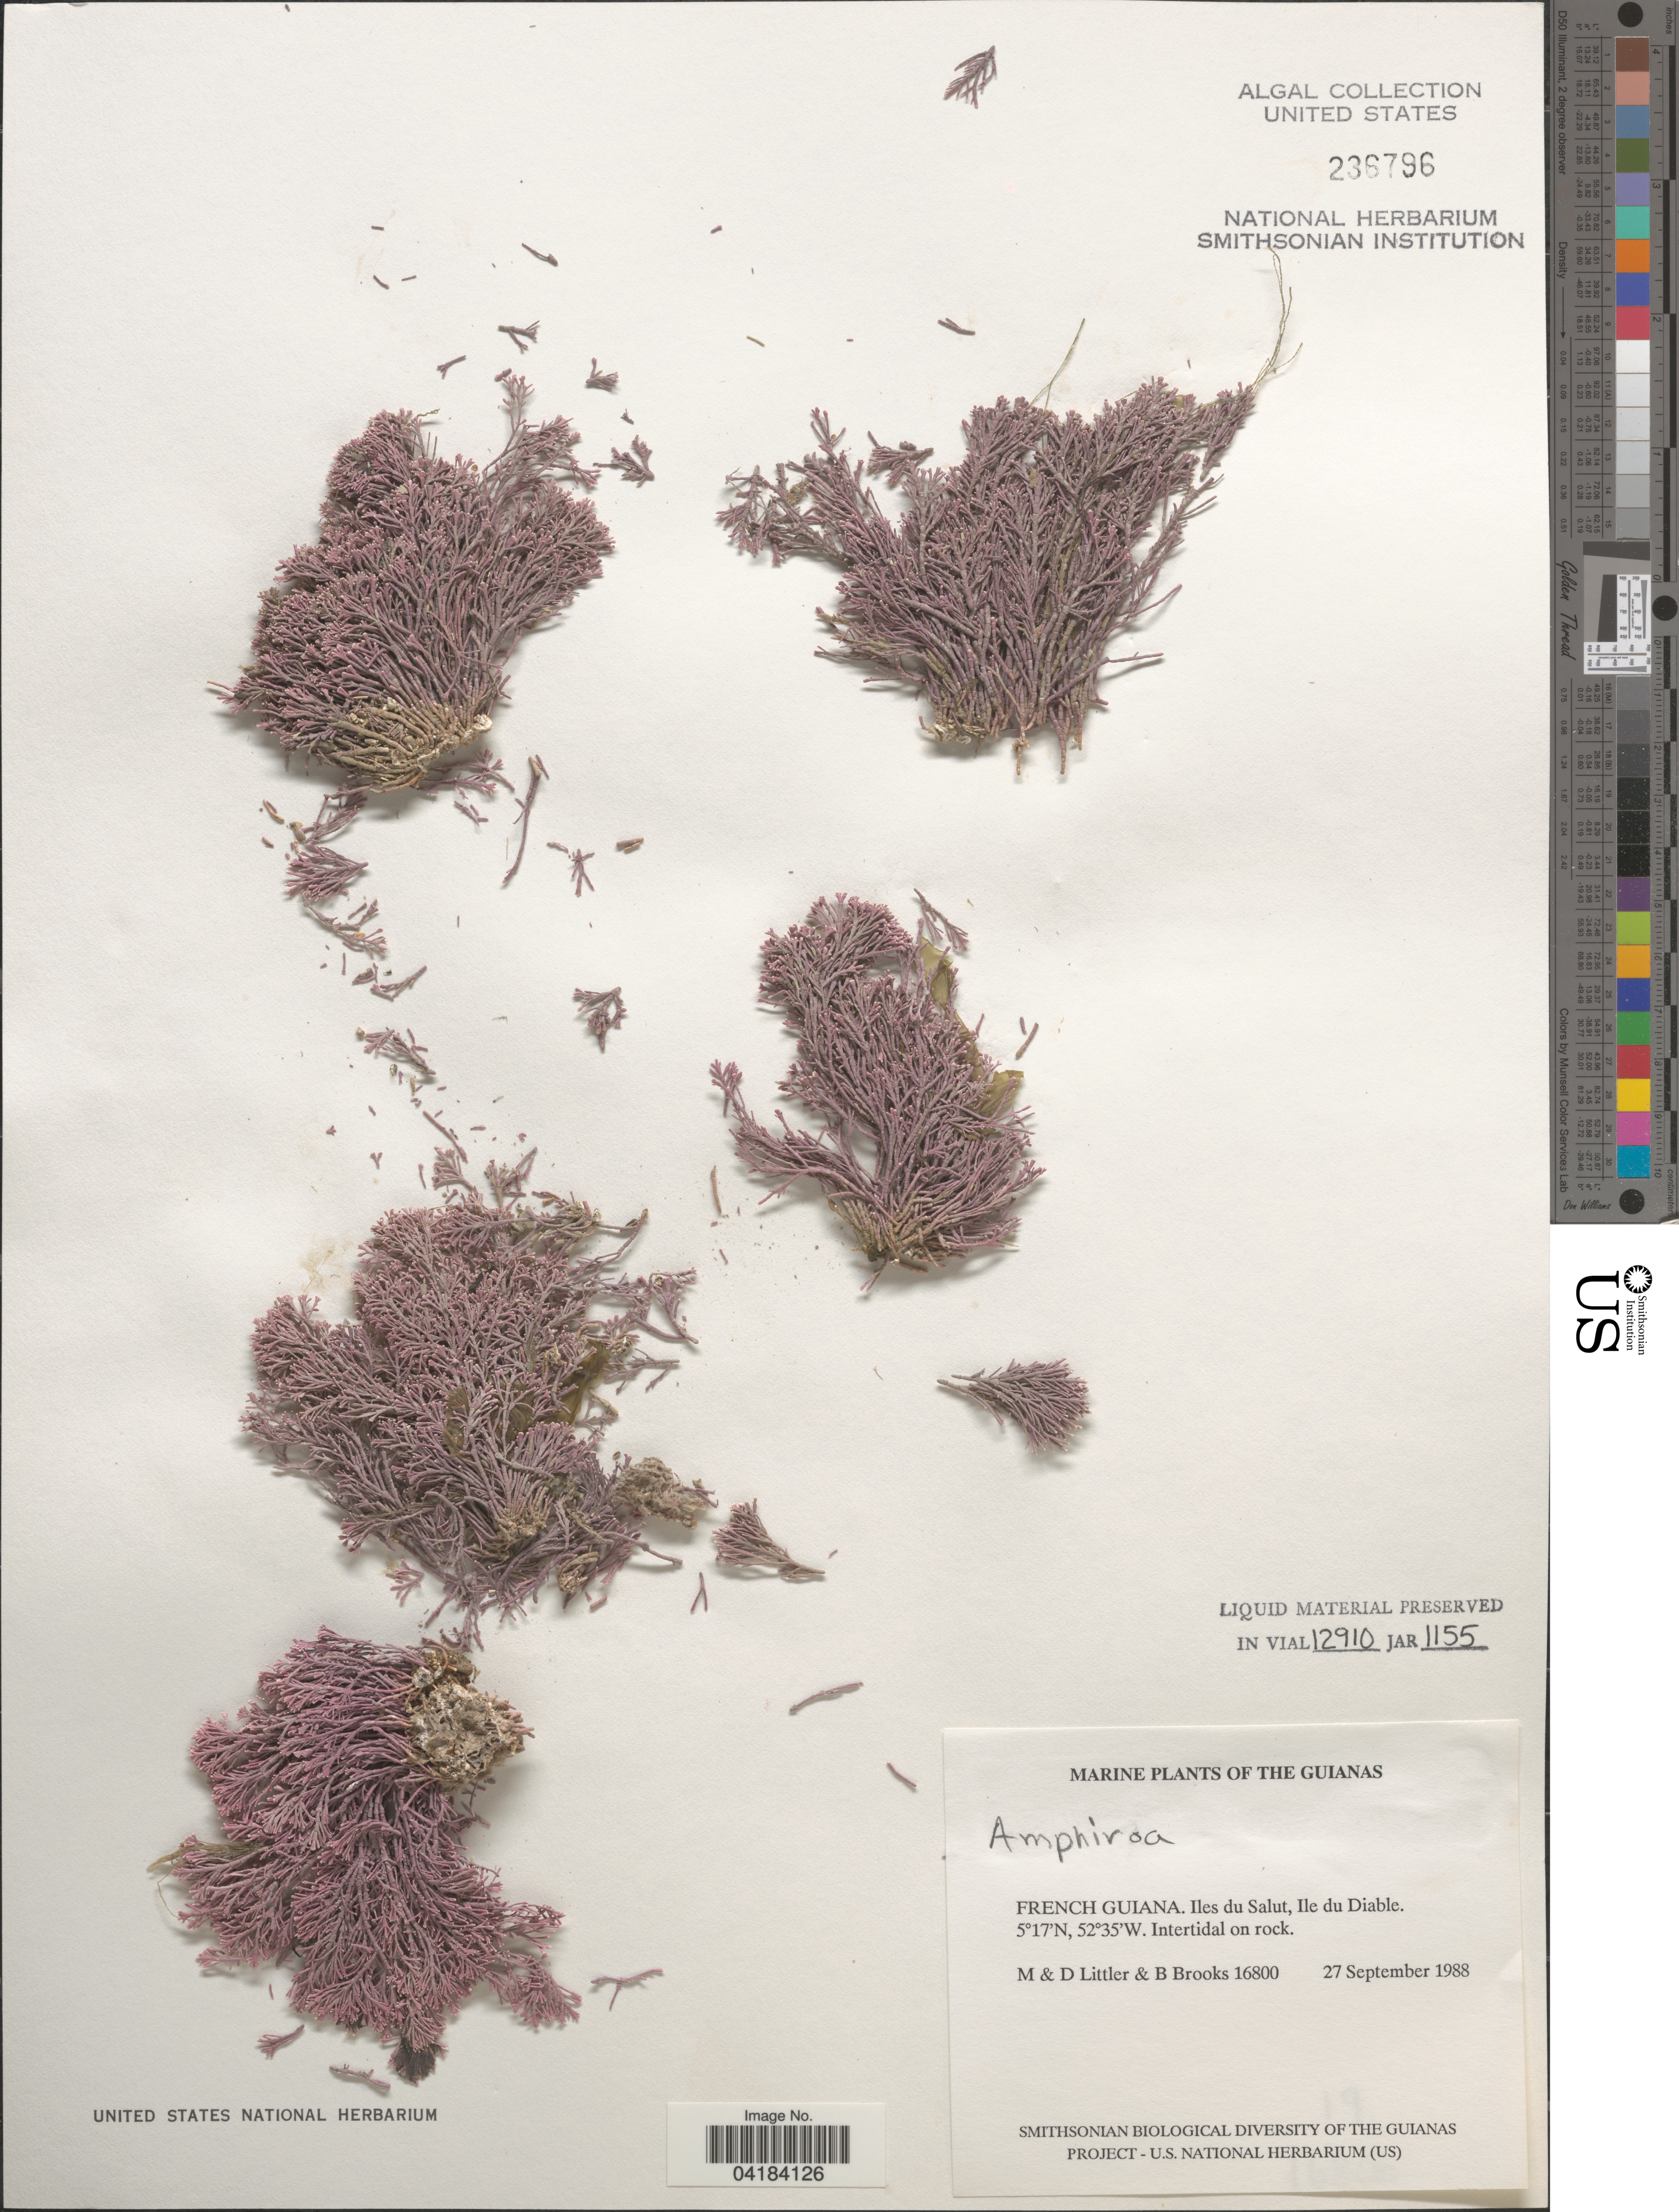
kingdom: Plantae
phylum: Rhodophyta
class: Florideophyceae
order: Corallinales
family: Lithophyllaceae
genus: Amphiroa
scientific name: Amphiroa sp.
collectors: M. Littler, D. S. Littler & B. Brooks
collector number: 16800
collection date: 1988-09-27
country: French Guiana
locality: The Guianas. Iles du Salut, Ile du Diable.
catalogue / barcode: US 236796